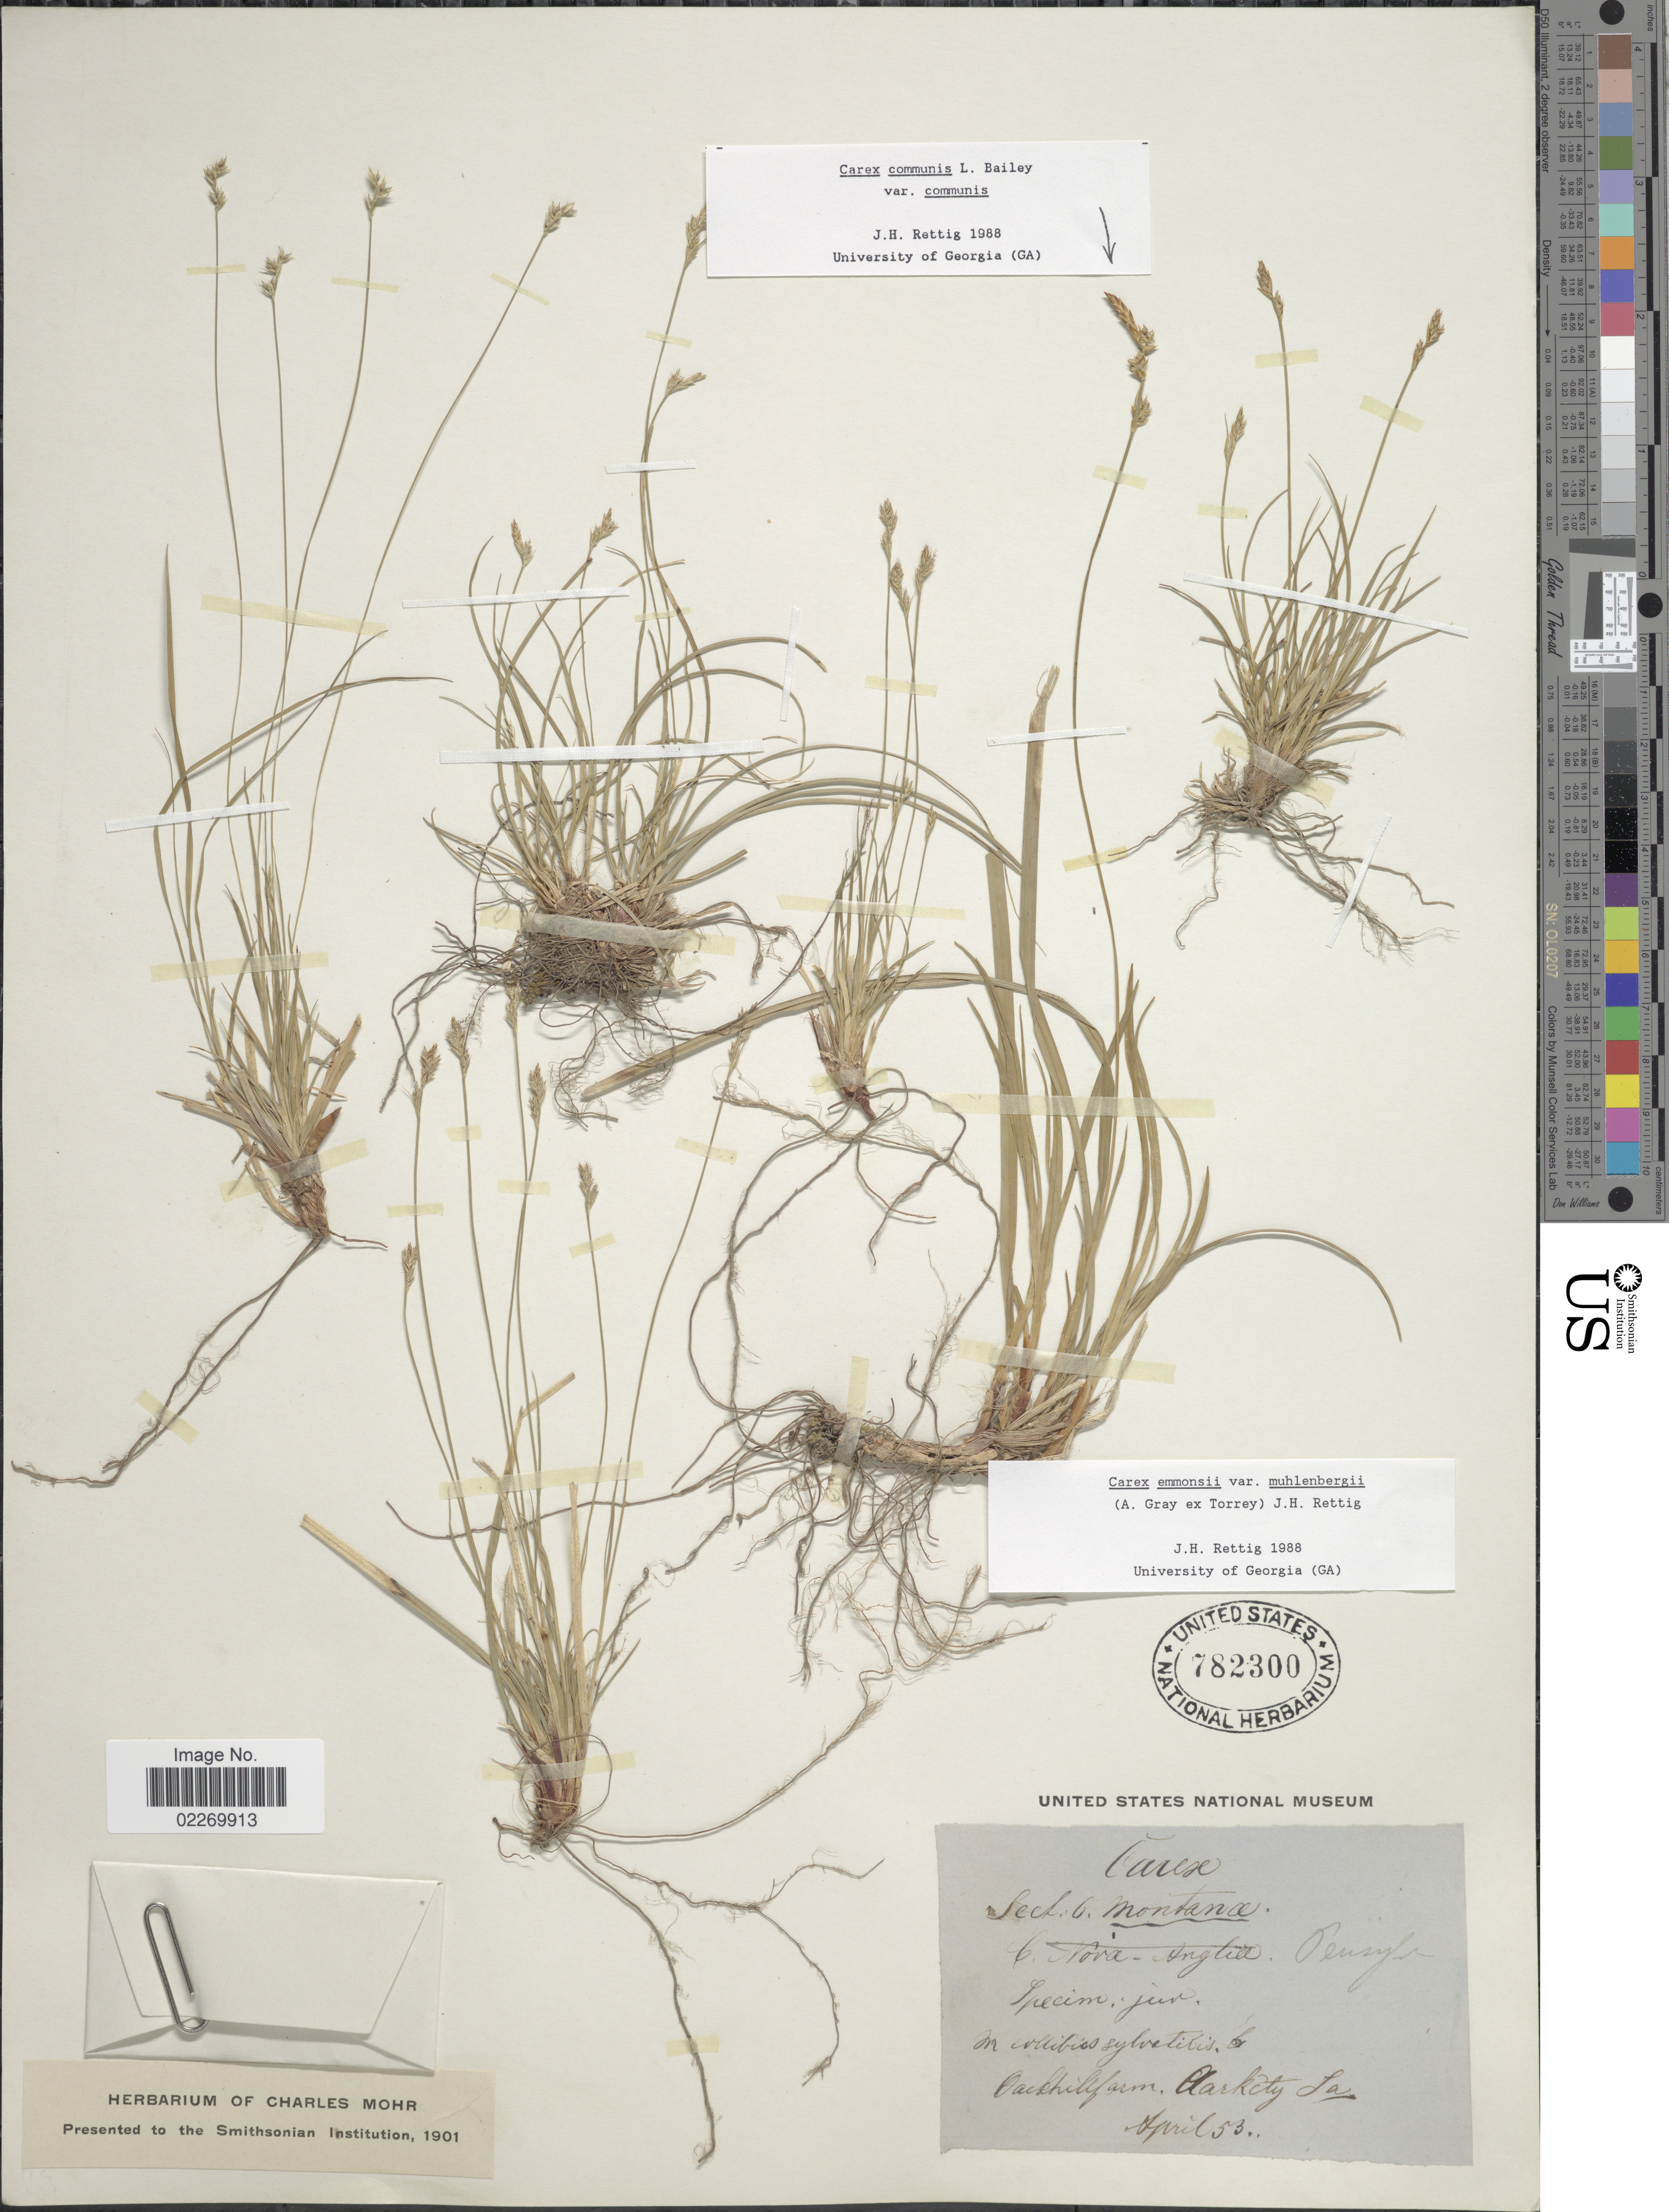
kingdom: Plantae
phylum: Tracheophyta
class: Liliopsida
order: Poales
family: Cyperaceae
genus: Carex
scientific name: Carex albicans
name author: Willd. ex Spreng.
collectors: ex herb. Charles Mohr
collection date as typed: Transcribed d/m/y: /4/53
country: United States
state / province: Louisiana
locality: Oackhillfarm, Clark cty.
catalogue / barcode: US 782300